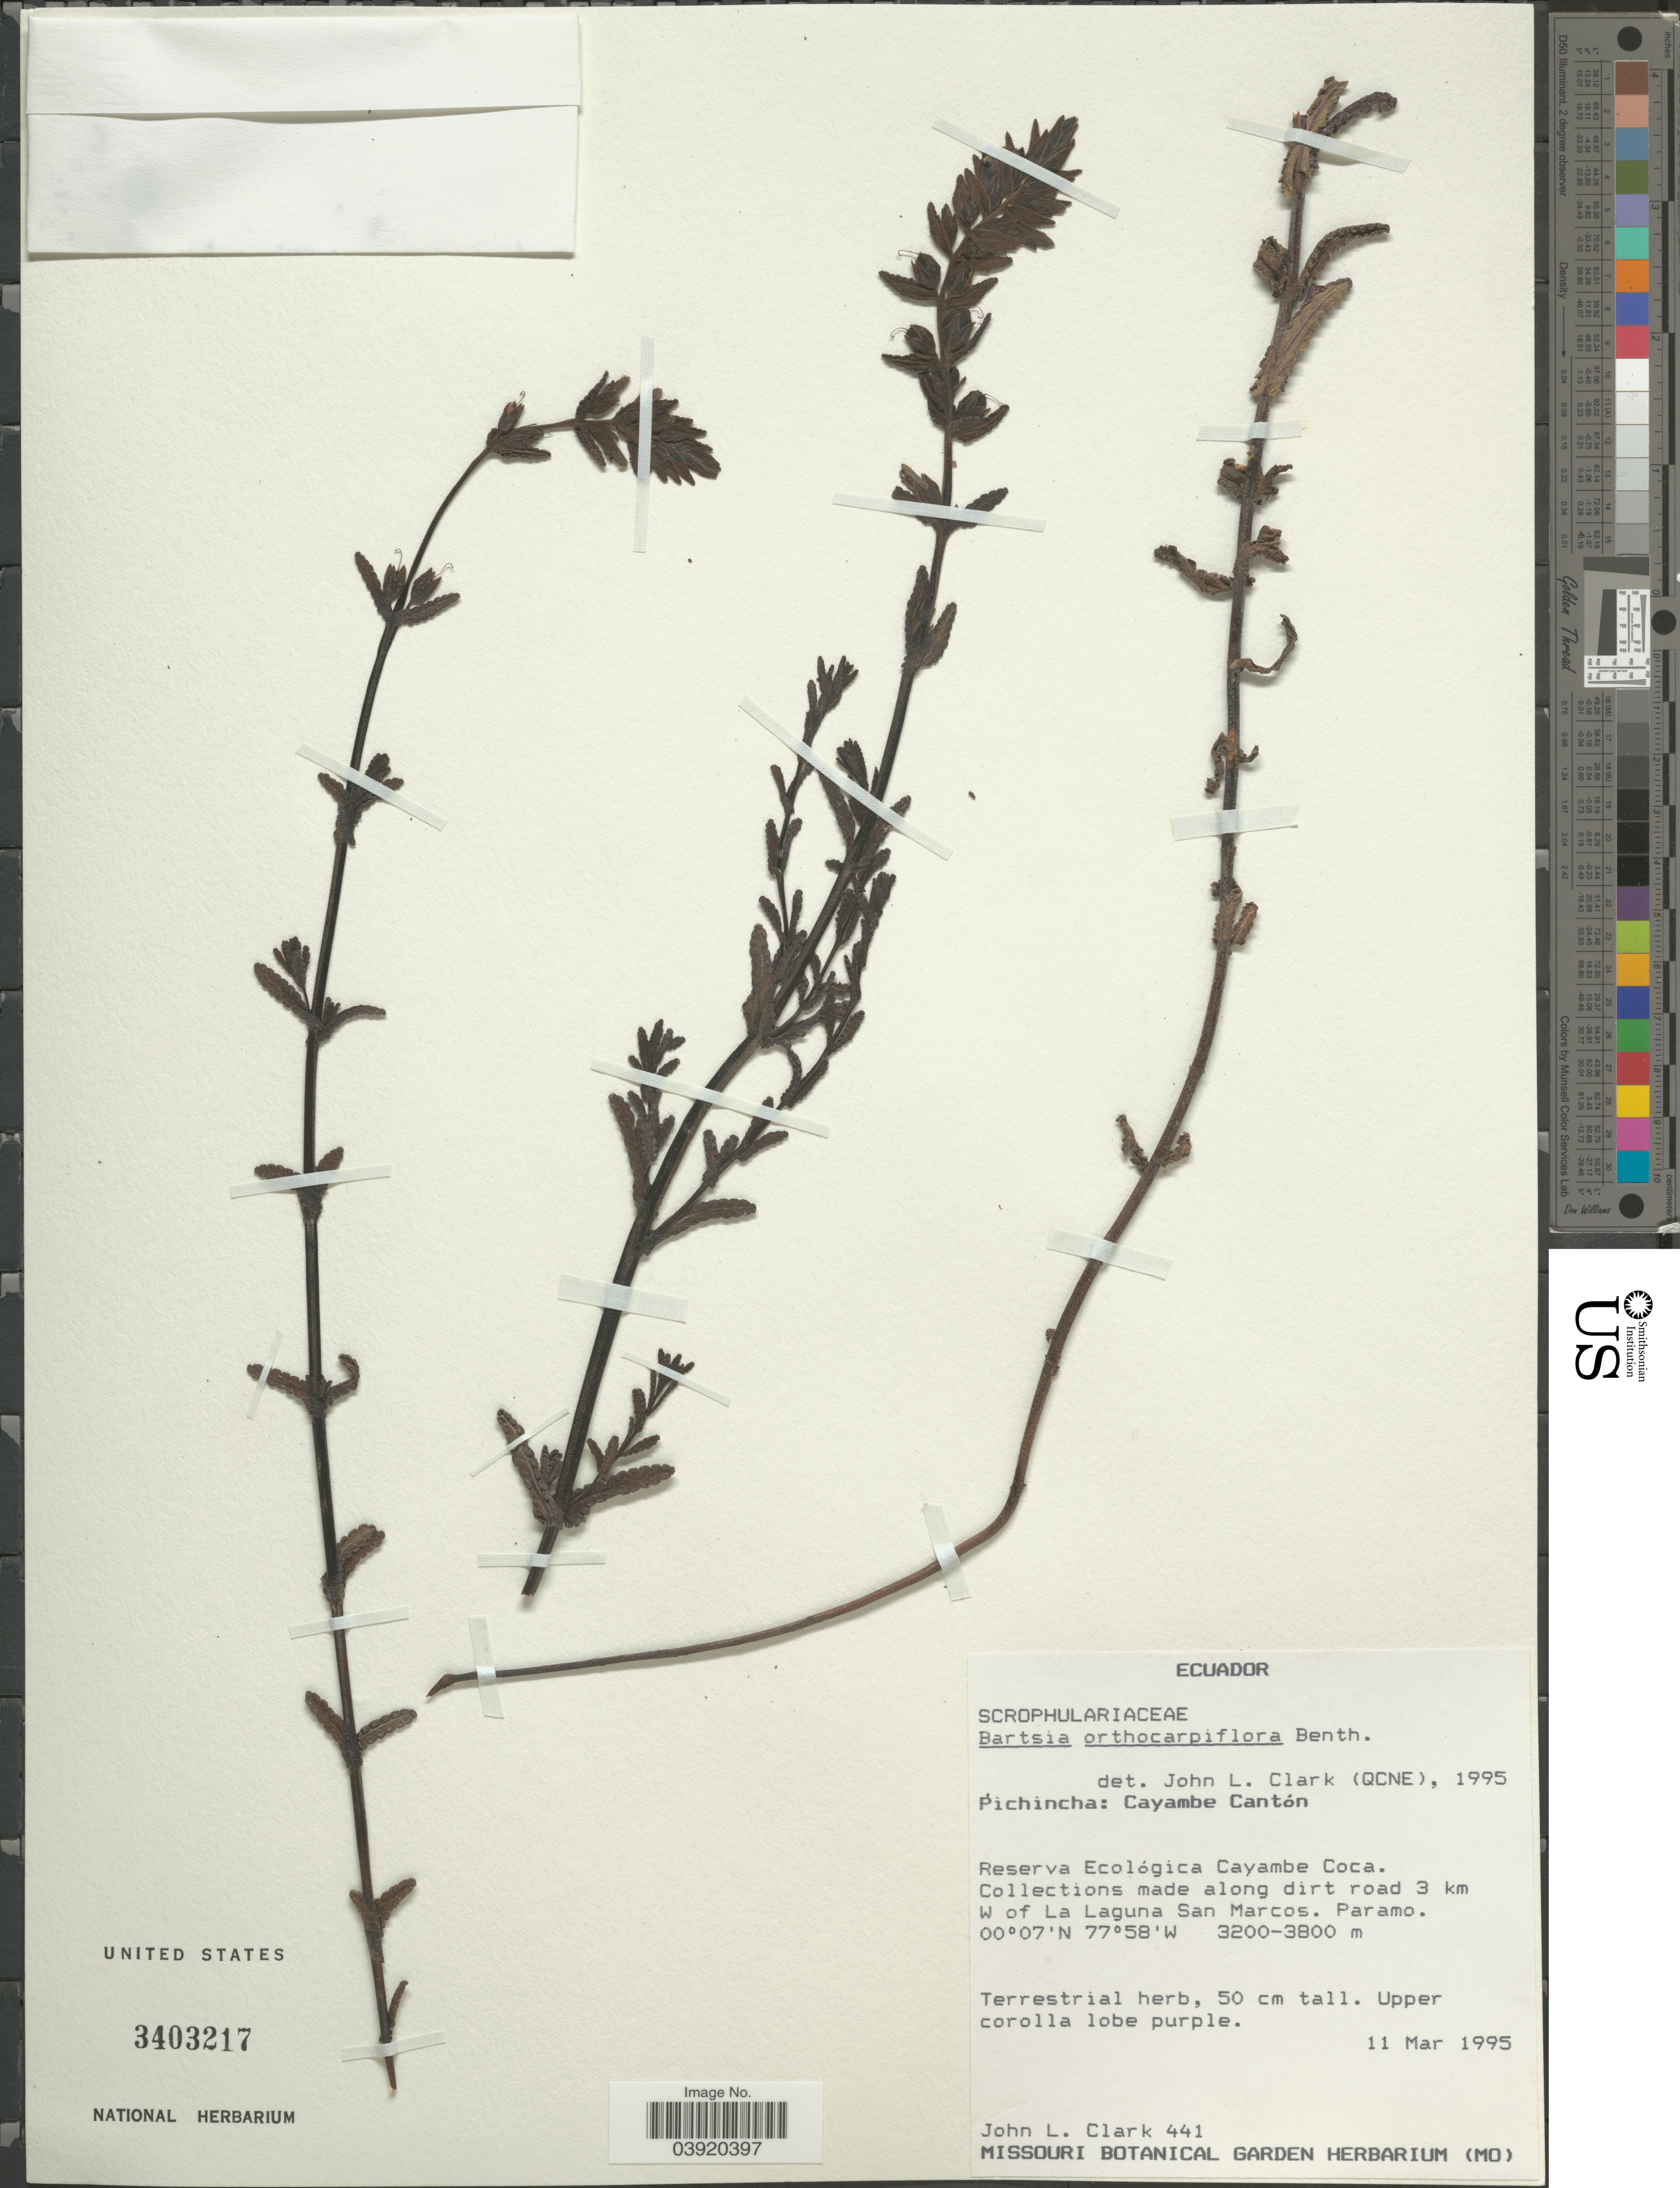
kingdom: Plantae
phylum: Tracheophyta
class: Magnoliopsida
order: Lamiales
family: Orobanchaceae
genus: Bartsia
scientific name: Bartsia orthocarpiflora subsp. orthocarpiflora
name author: Benth.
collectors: J. L. Clark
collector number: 441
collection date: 1995-03-11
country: Ecuador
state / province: Pichincha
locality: Cayambe Cantón. Reserva Ecológica Cayambe Coca. Along dirt road 3 km W of La Laguna San Marcos.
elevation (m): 3200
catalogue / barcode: US 3403217